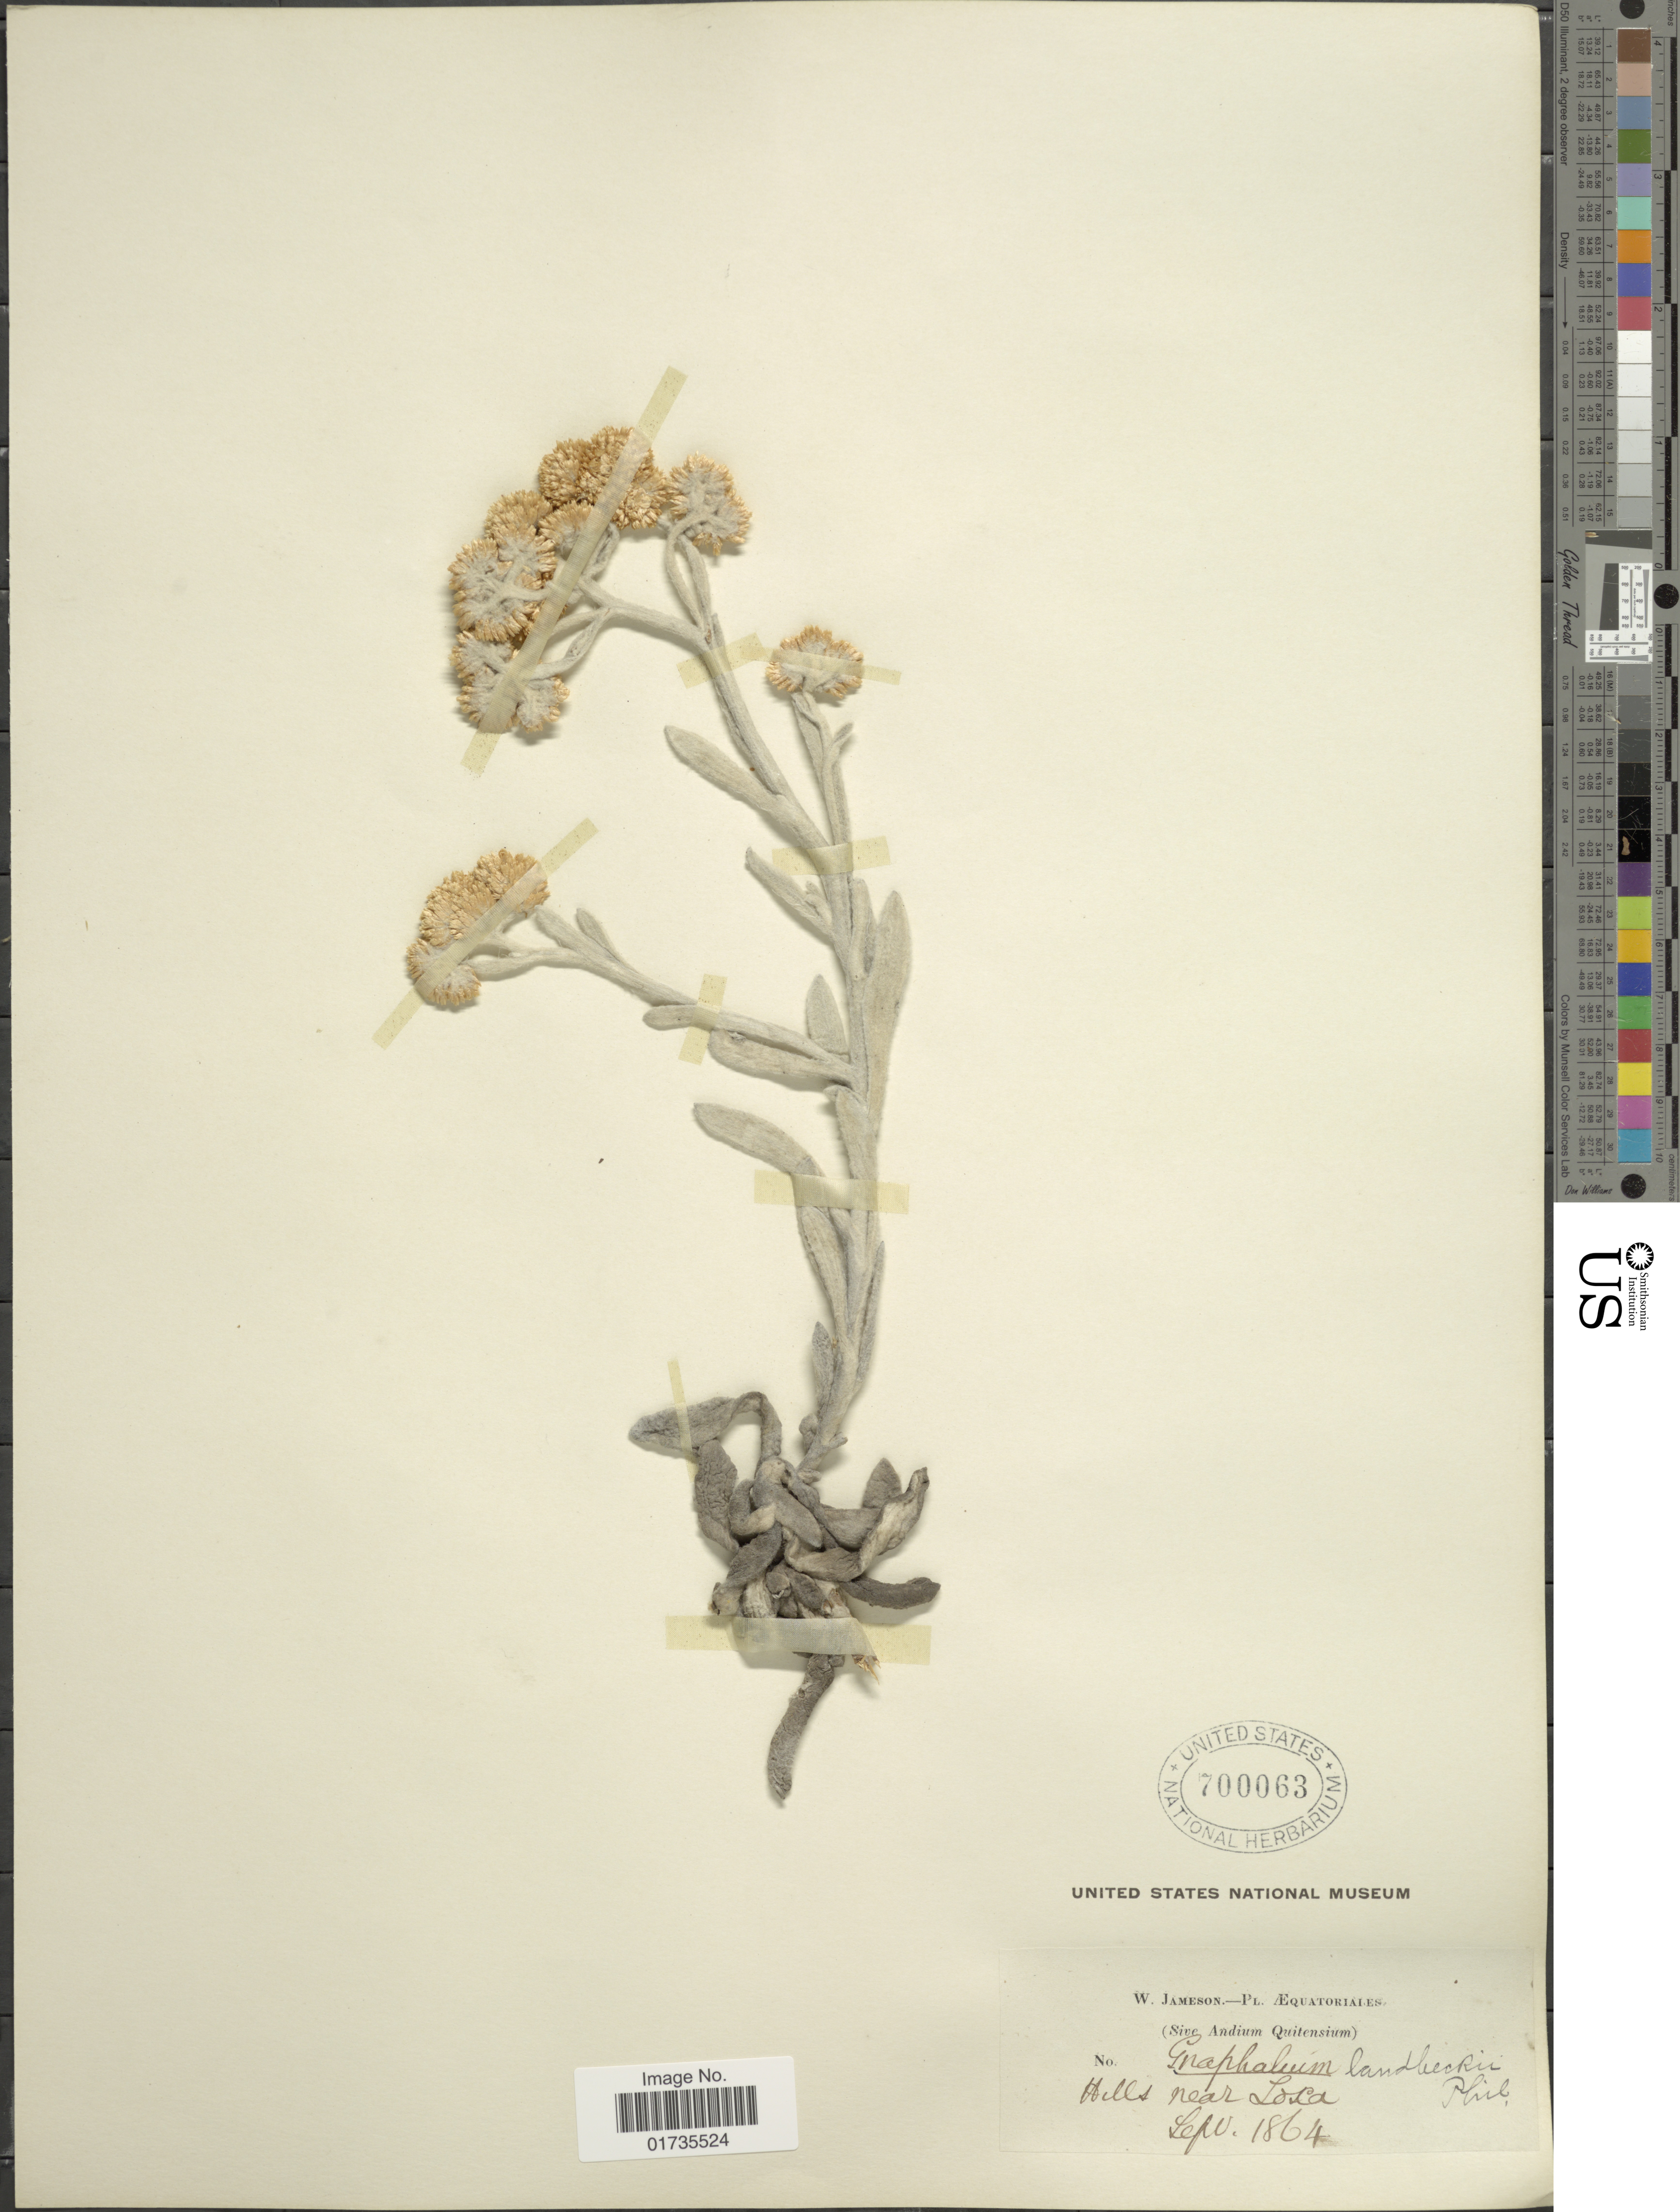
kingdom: Plantae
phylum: Tracheophyta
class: Magnoliopsida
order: Asterales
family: Asteraceae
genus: Achyrocline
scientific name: Achyrocline candicans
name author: (Kunth) DC.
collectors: W. Jameson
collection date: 1864-09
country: Ecuador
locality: Hills near Loca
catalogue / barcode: US 700063